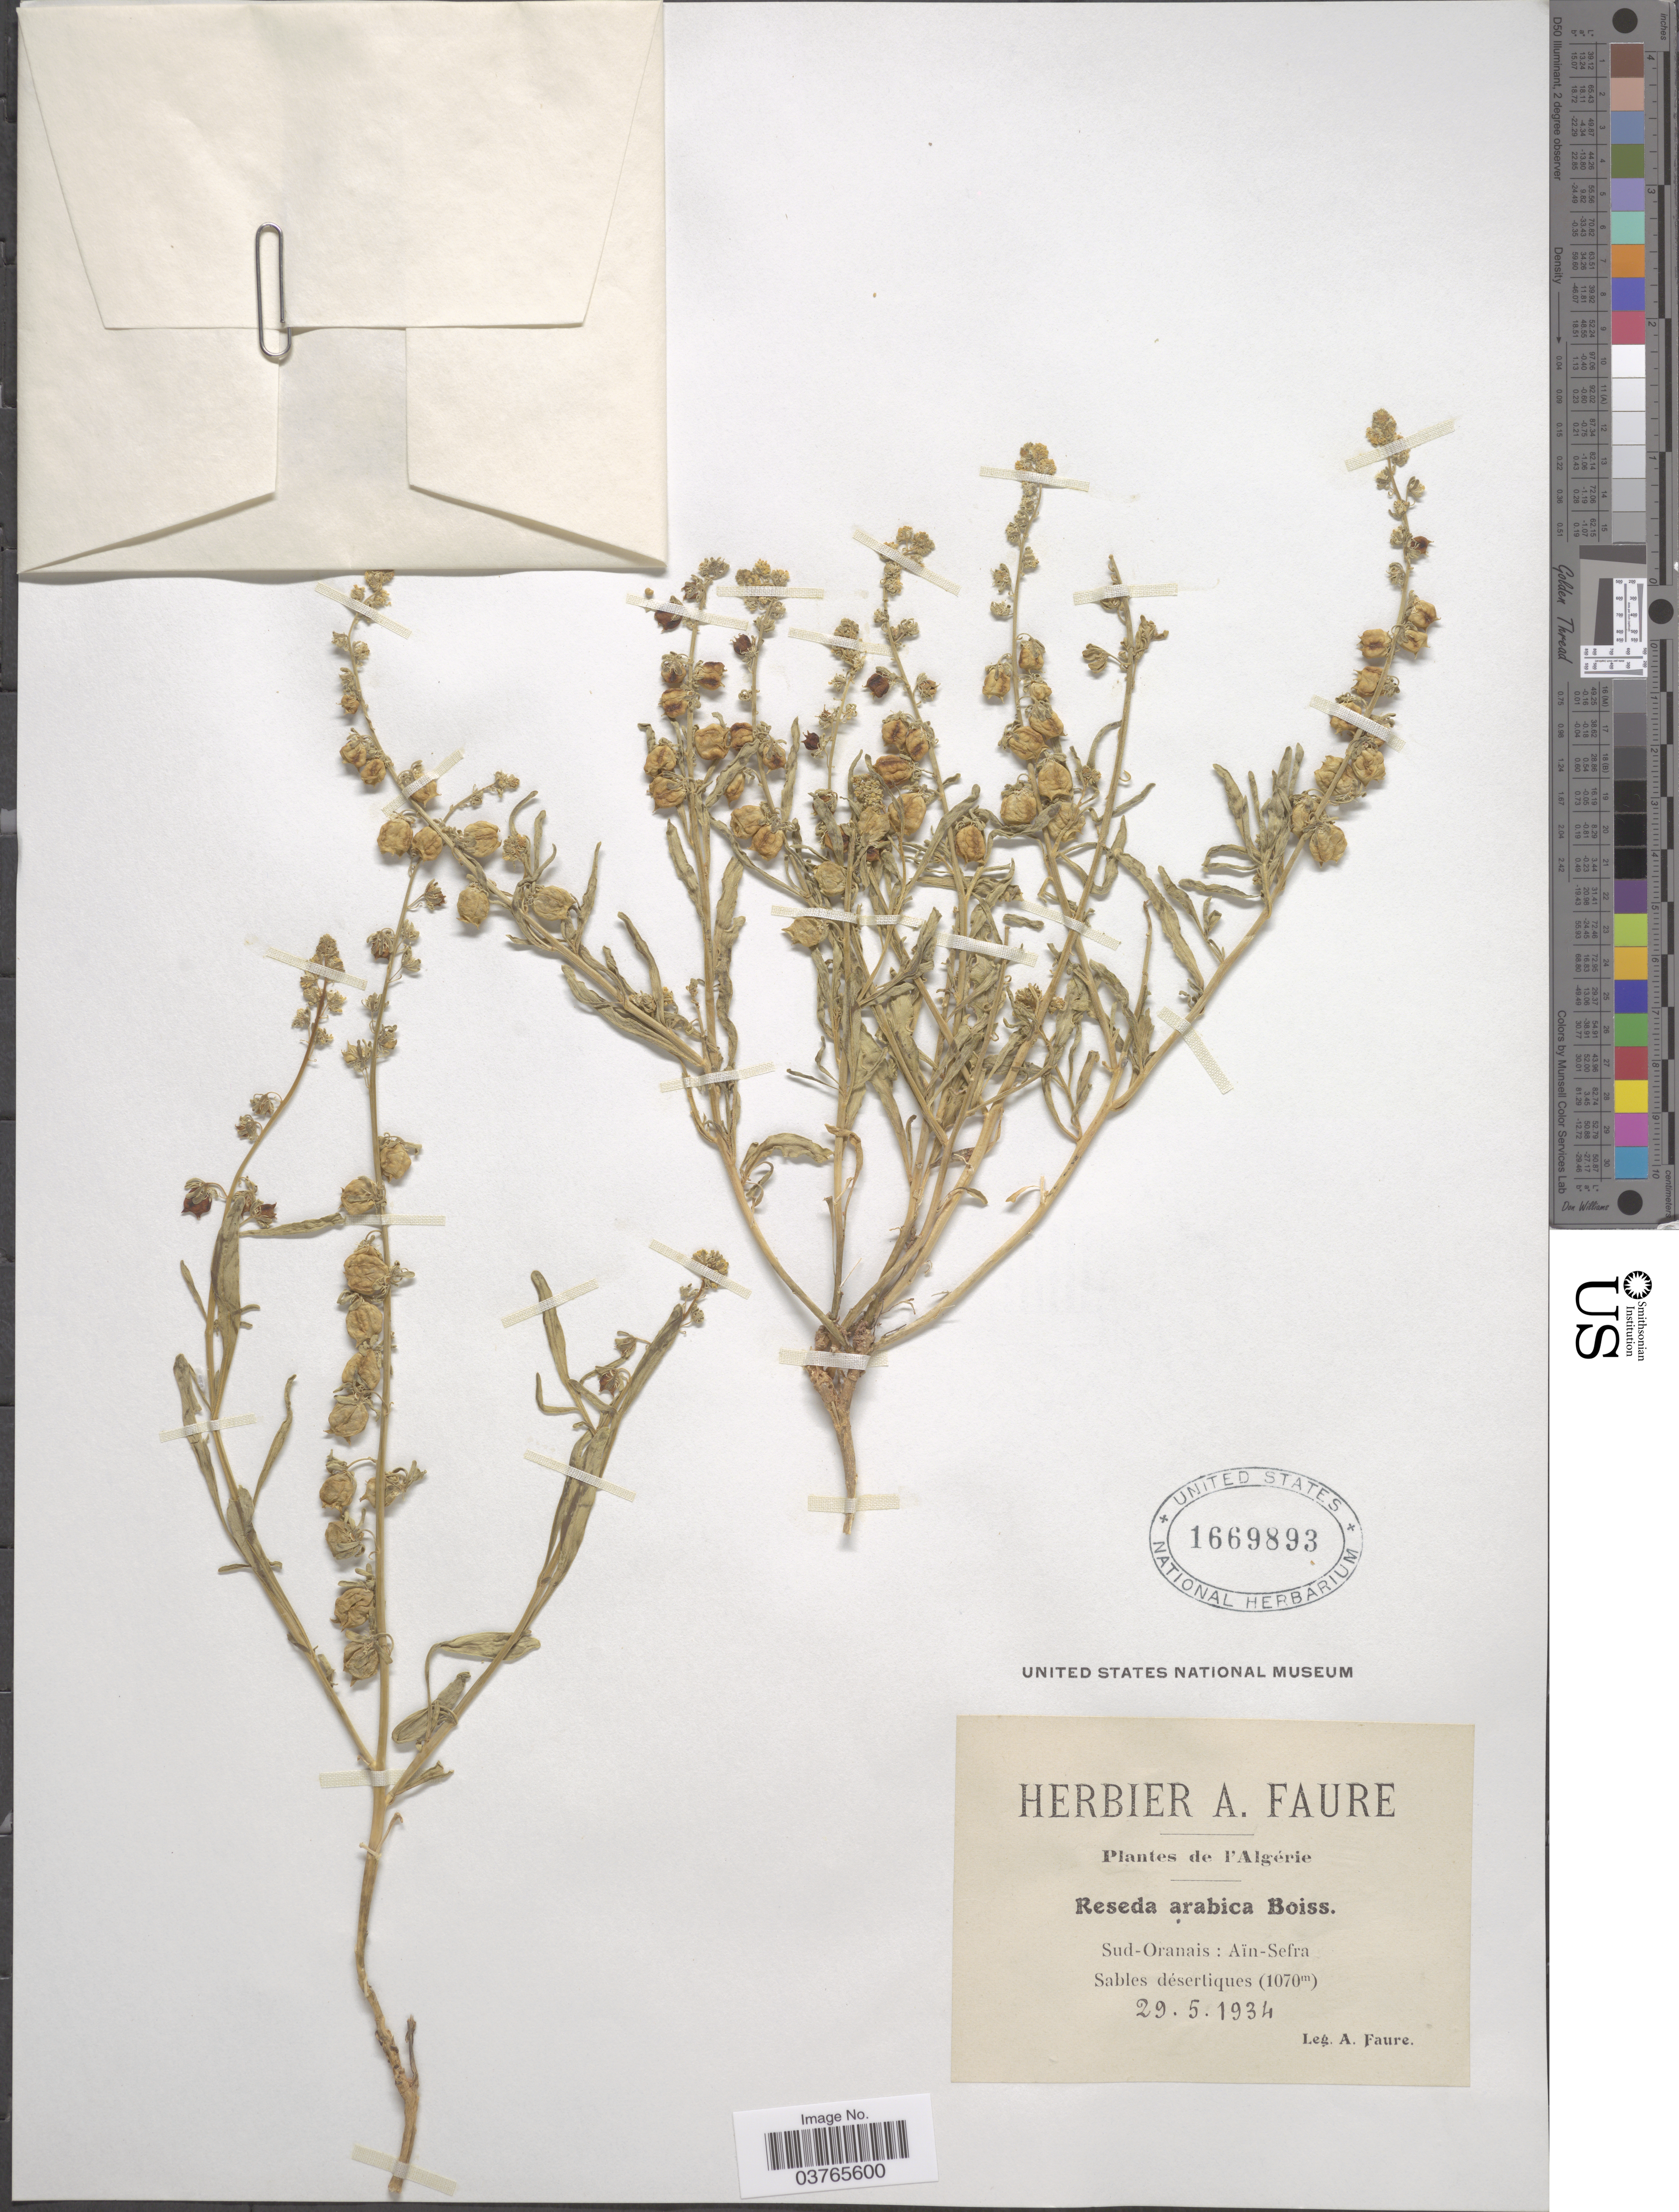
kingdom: Plantae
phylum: Tracheophyta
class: Magnoliopsida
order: Brassicales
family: Resedaceae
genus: Reseda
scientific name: Reseda arabica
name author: Boiss.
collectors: A. Faure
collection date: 1934-05-29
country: Algeria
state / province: Oran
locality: Sud-Oranais: Aïn-Sefra.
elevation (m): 1070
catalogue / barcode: US 1669893